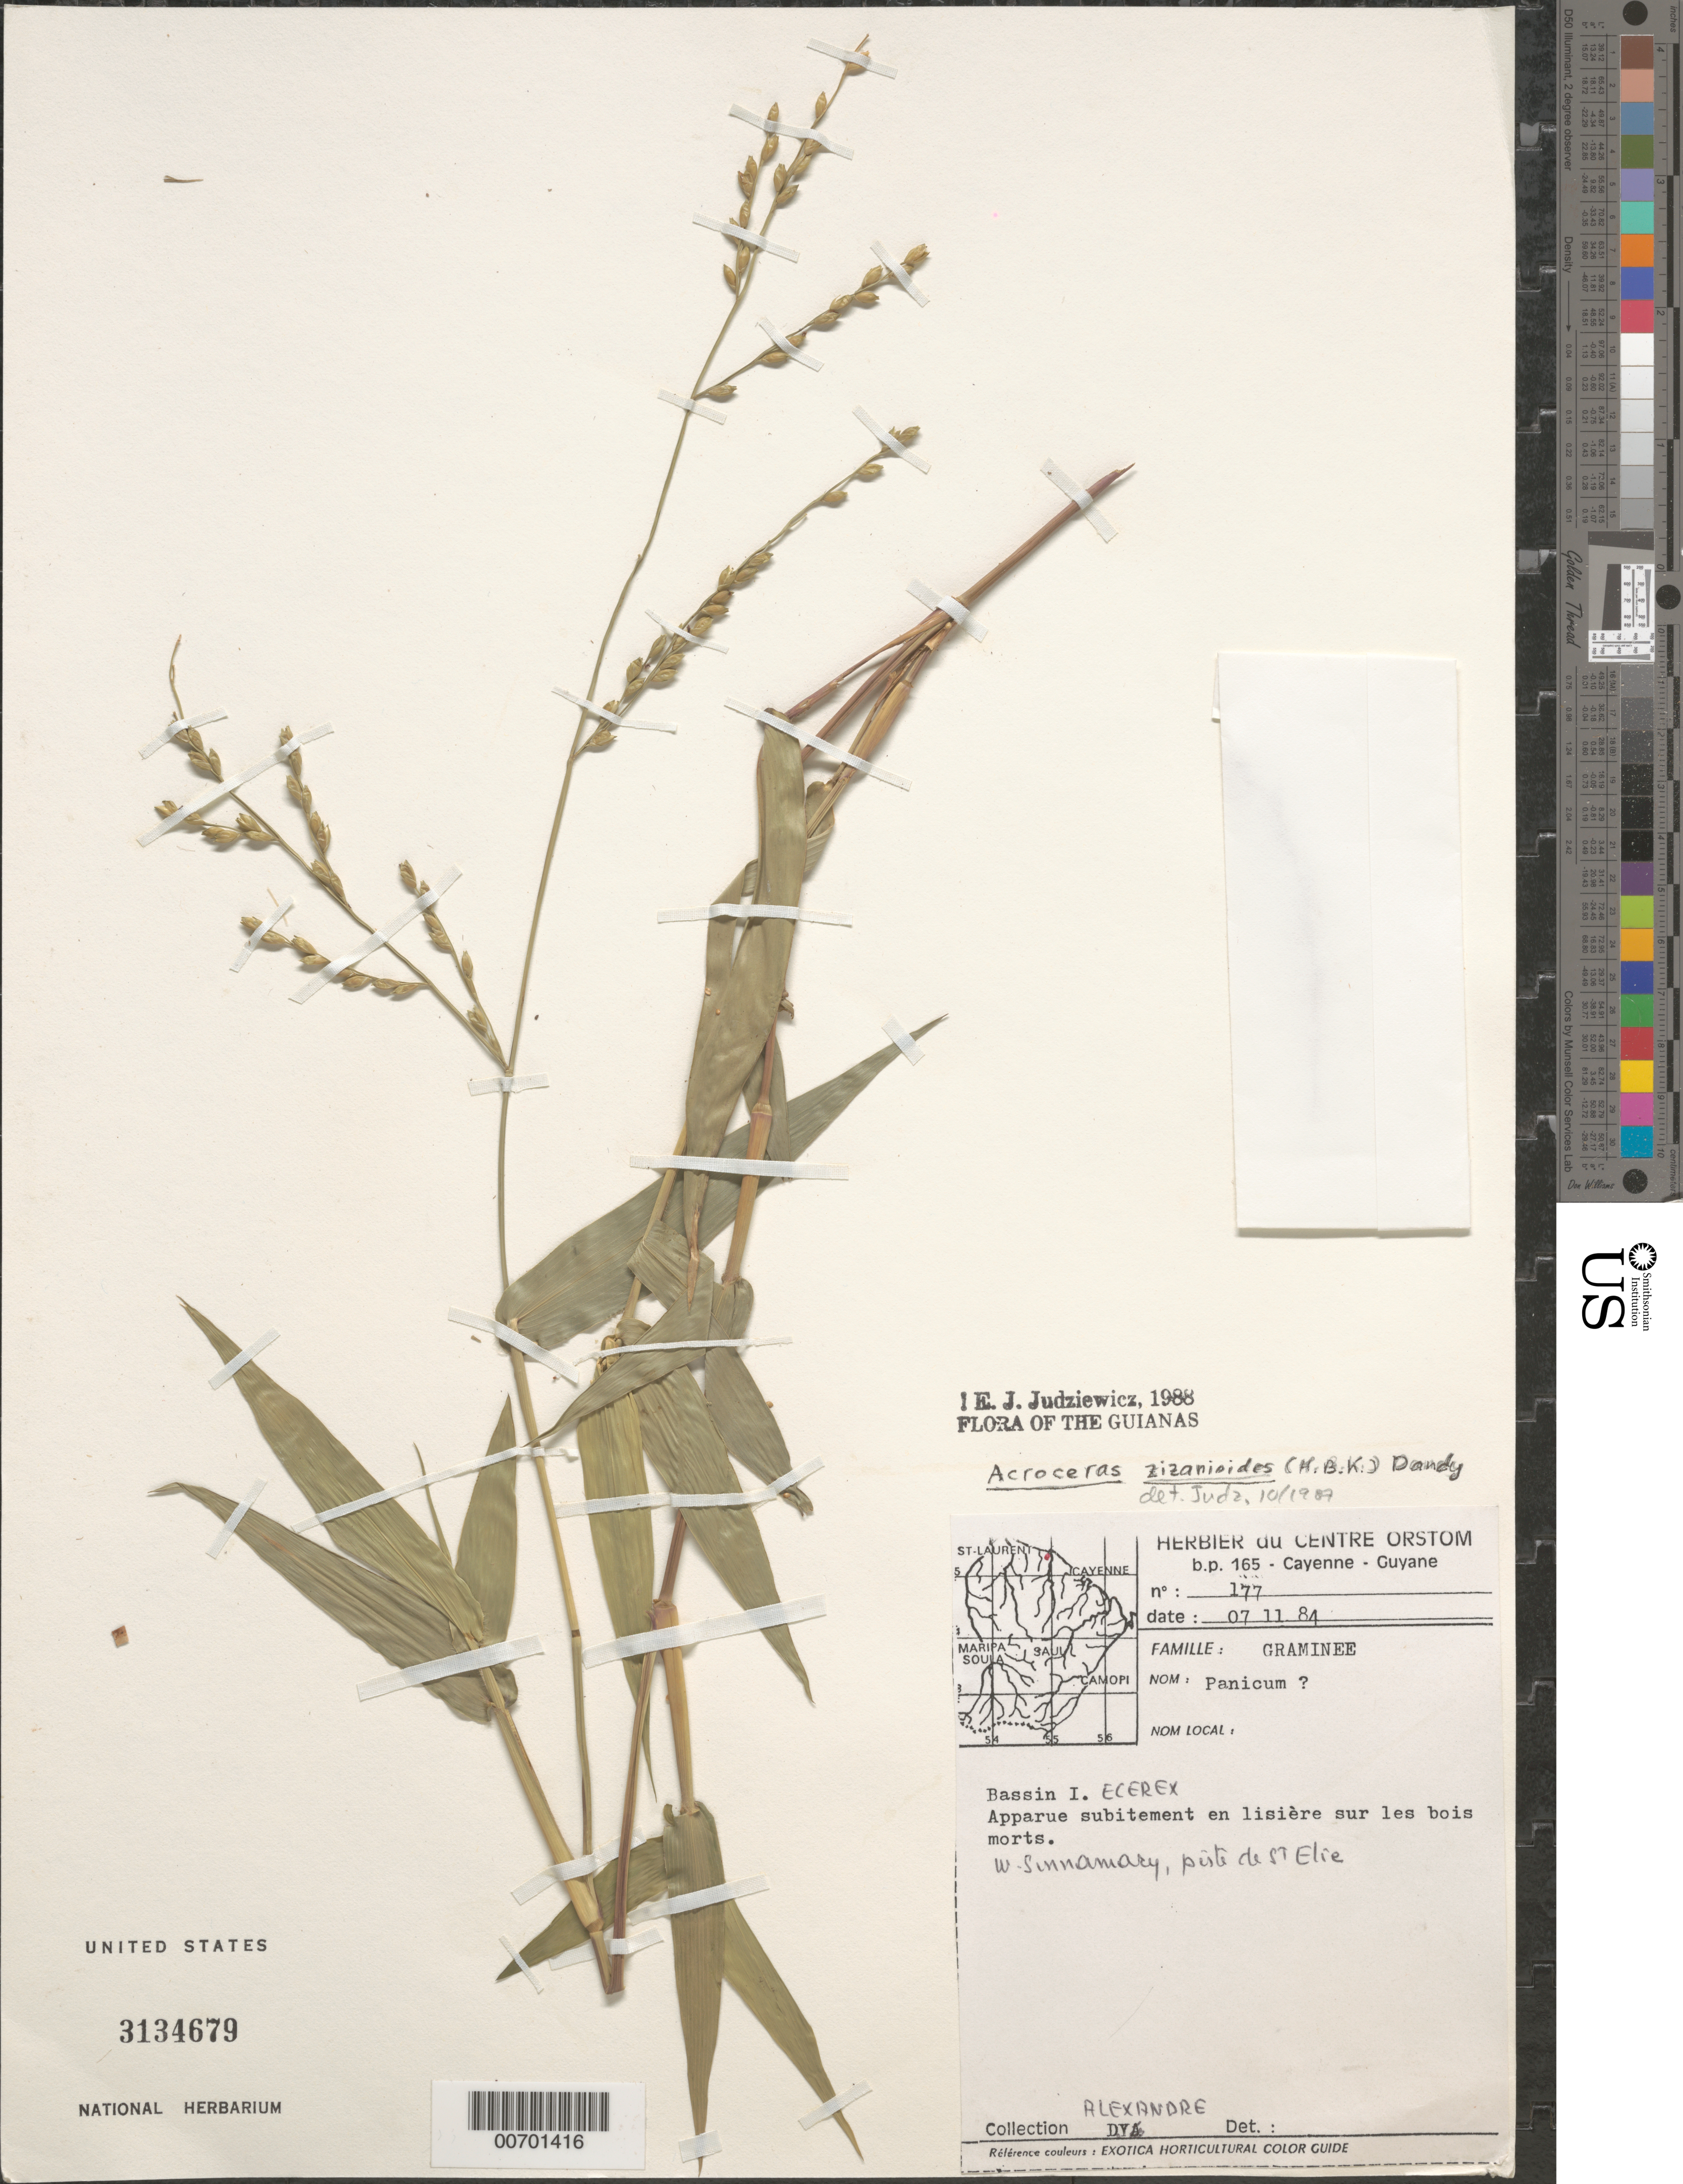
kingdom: Plantae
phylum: Tracheophyta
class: Liliopsida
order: Poales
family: Poaceae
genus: Acroceras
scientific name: Acroceras zizanioides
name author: (Kunth) Dandy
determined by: Judziewicz, E. J.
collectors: D. Alexandre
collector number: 177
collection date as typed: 7-Jul-84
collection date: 1984-07-07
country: French Guiana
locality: Bassin I. W Sinnamary, piste de St Elie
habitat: On deadwood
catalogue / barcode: US 3134679